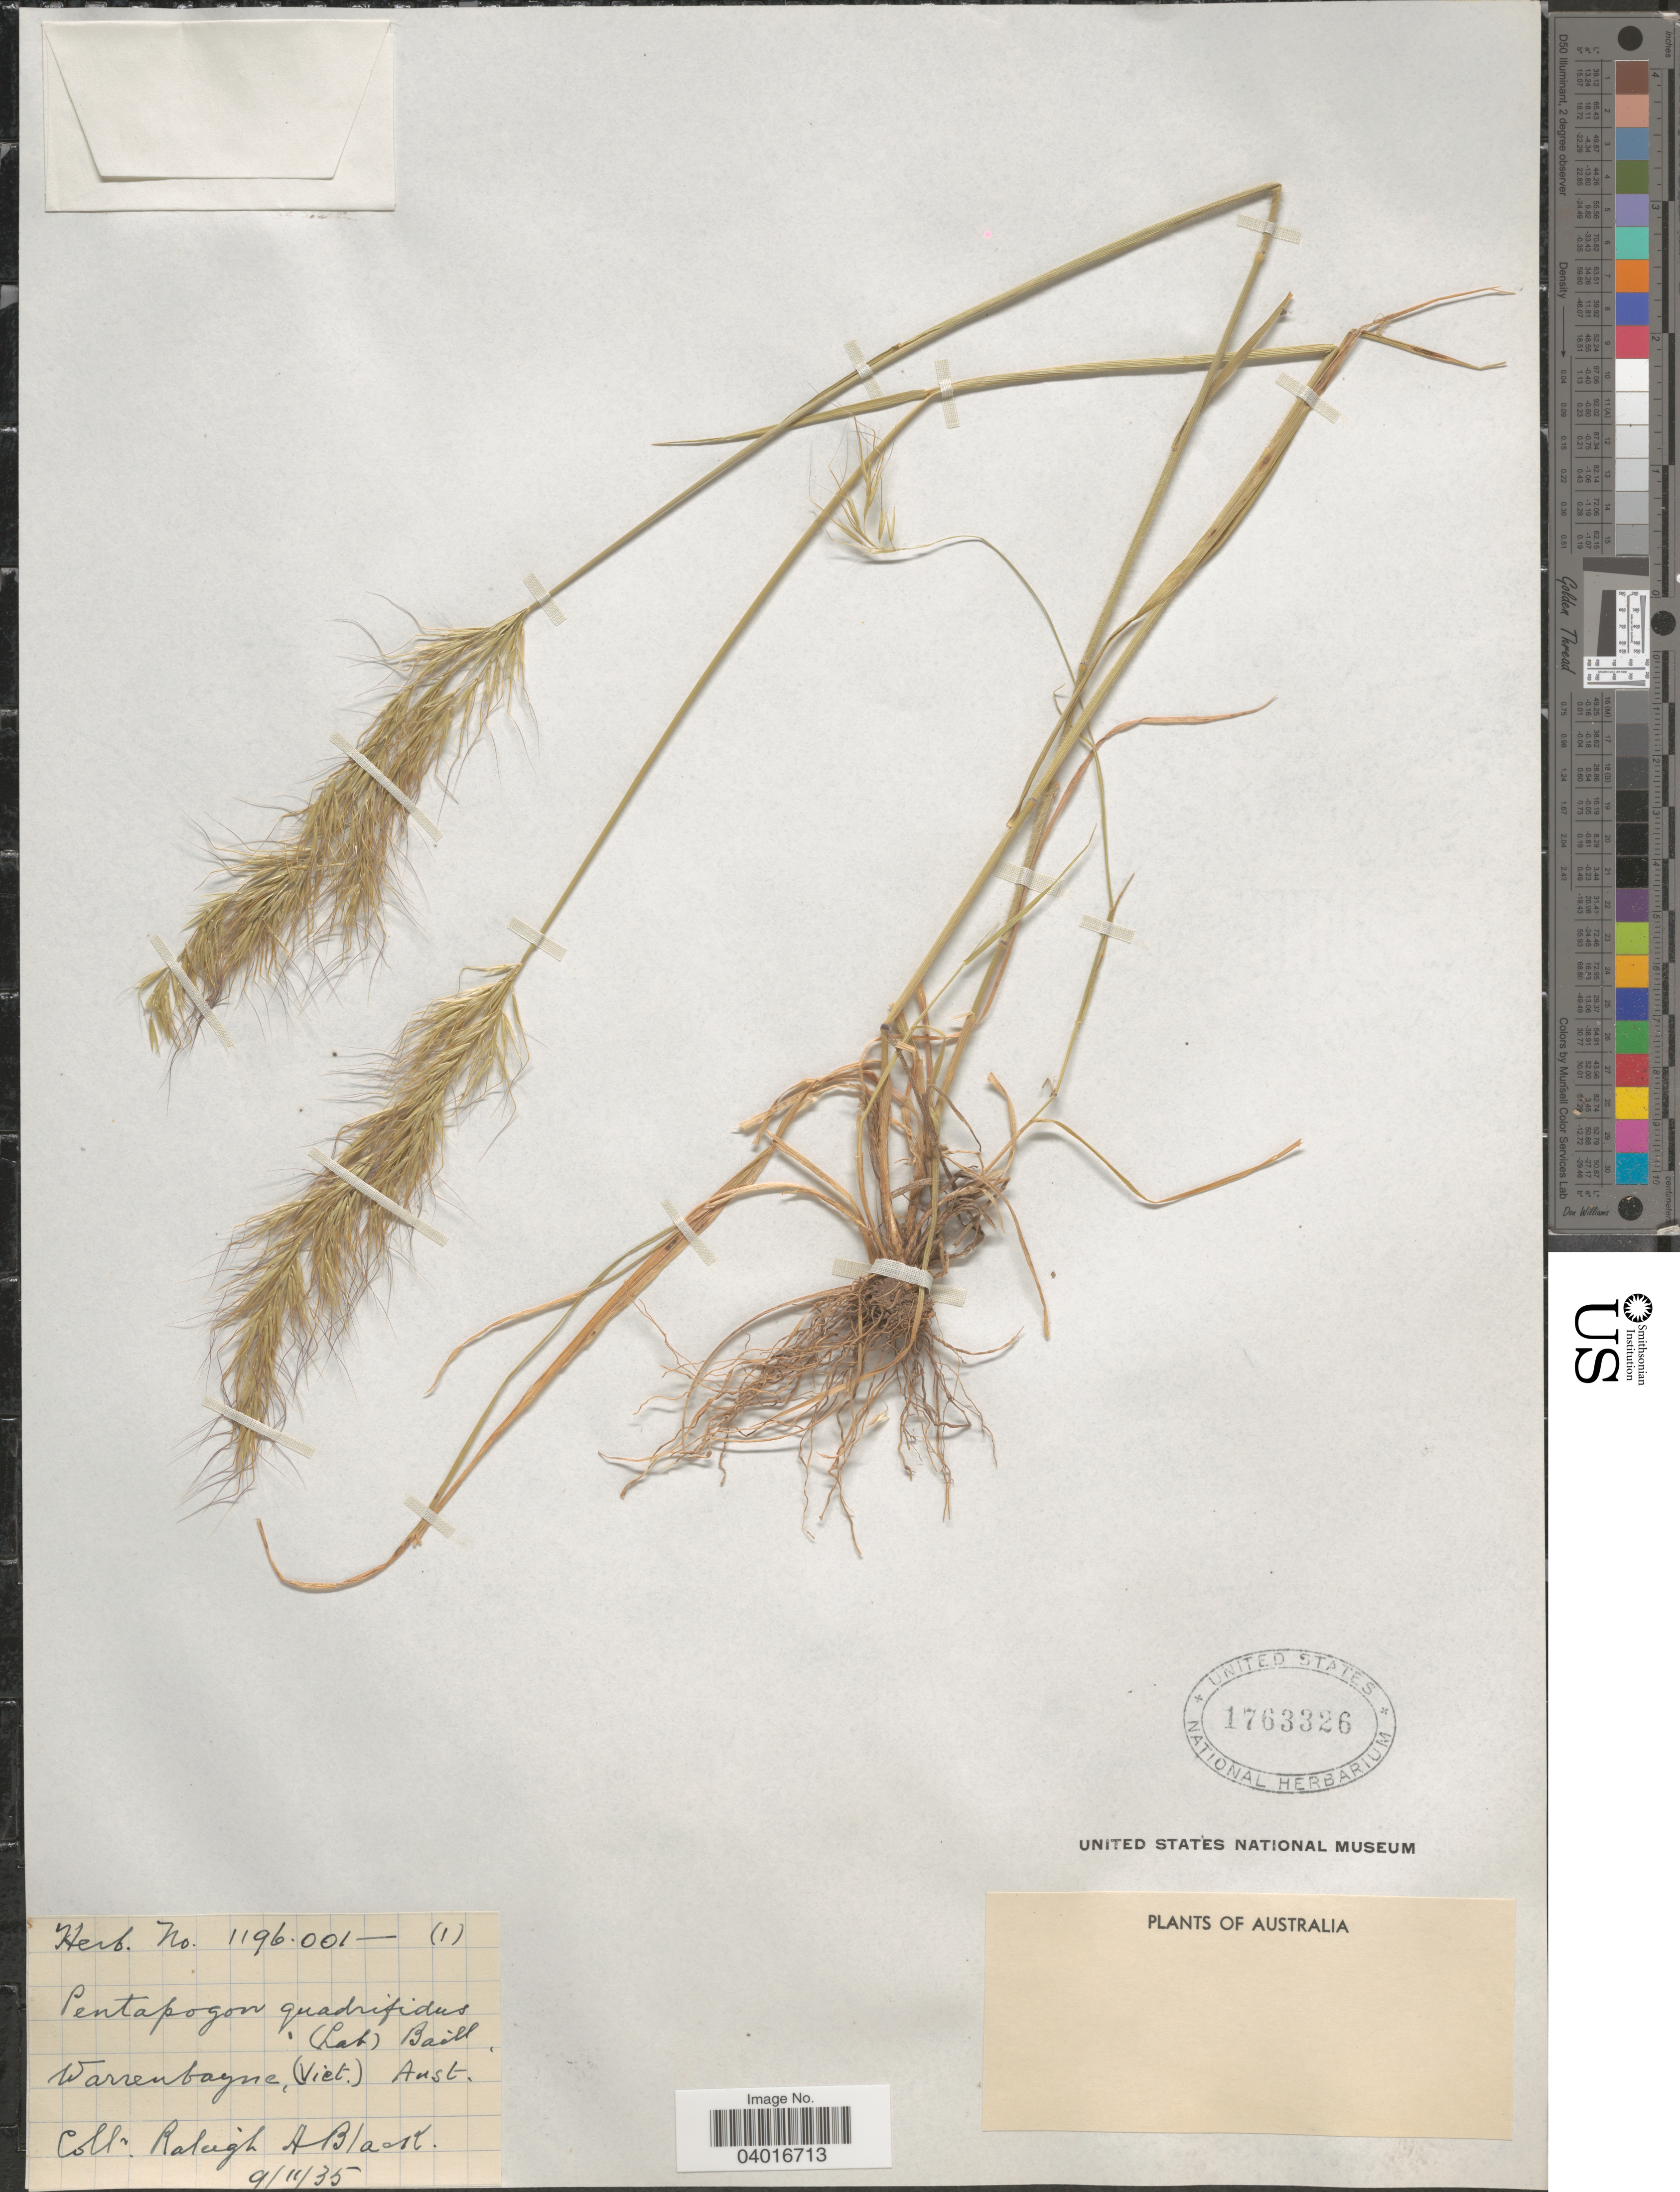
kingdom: Plantae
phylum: Tracheophyta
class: Liliopsida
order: Poales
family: Poaceae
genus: Pentapogon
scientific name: Pentapogon quadrifidus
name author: (Labill.) Baill.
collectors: R. A. Black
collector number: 1196001/1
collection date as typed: Transcribed d/m/y: 9/11/35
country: Australia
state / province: Victoria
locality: Warrenbayne, (Vict.).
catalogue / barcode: US 1763326